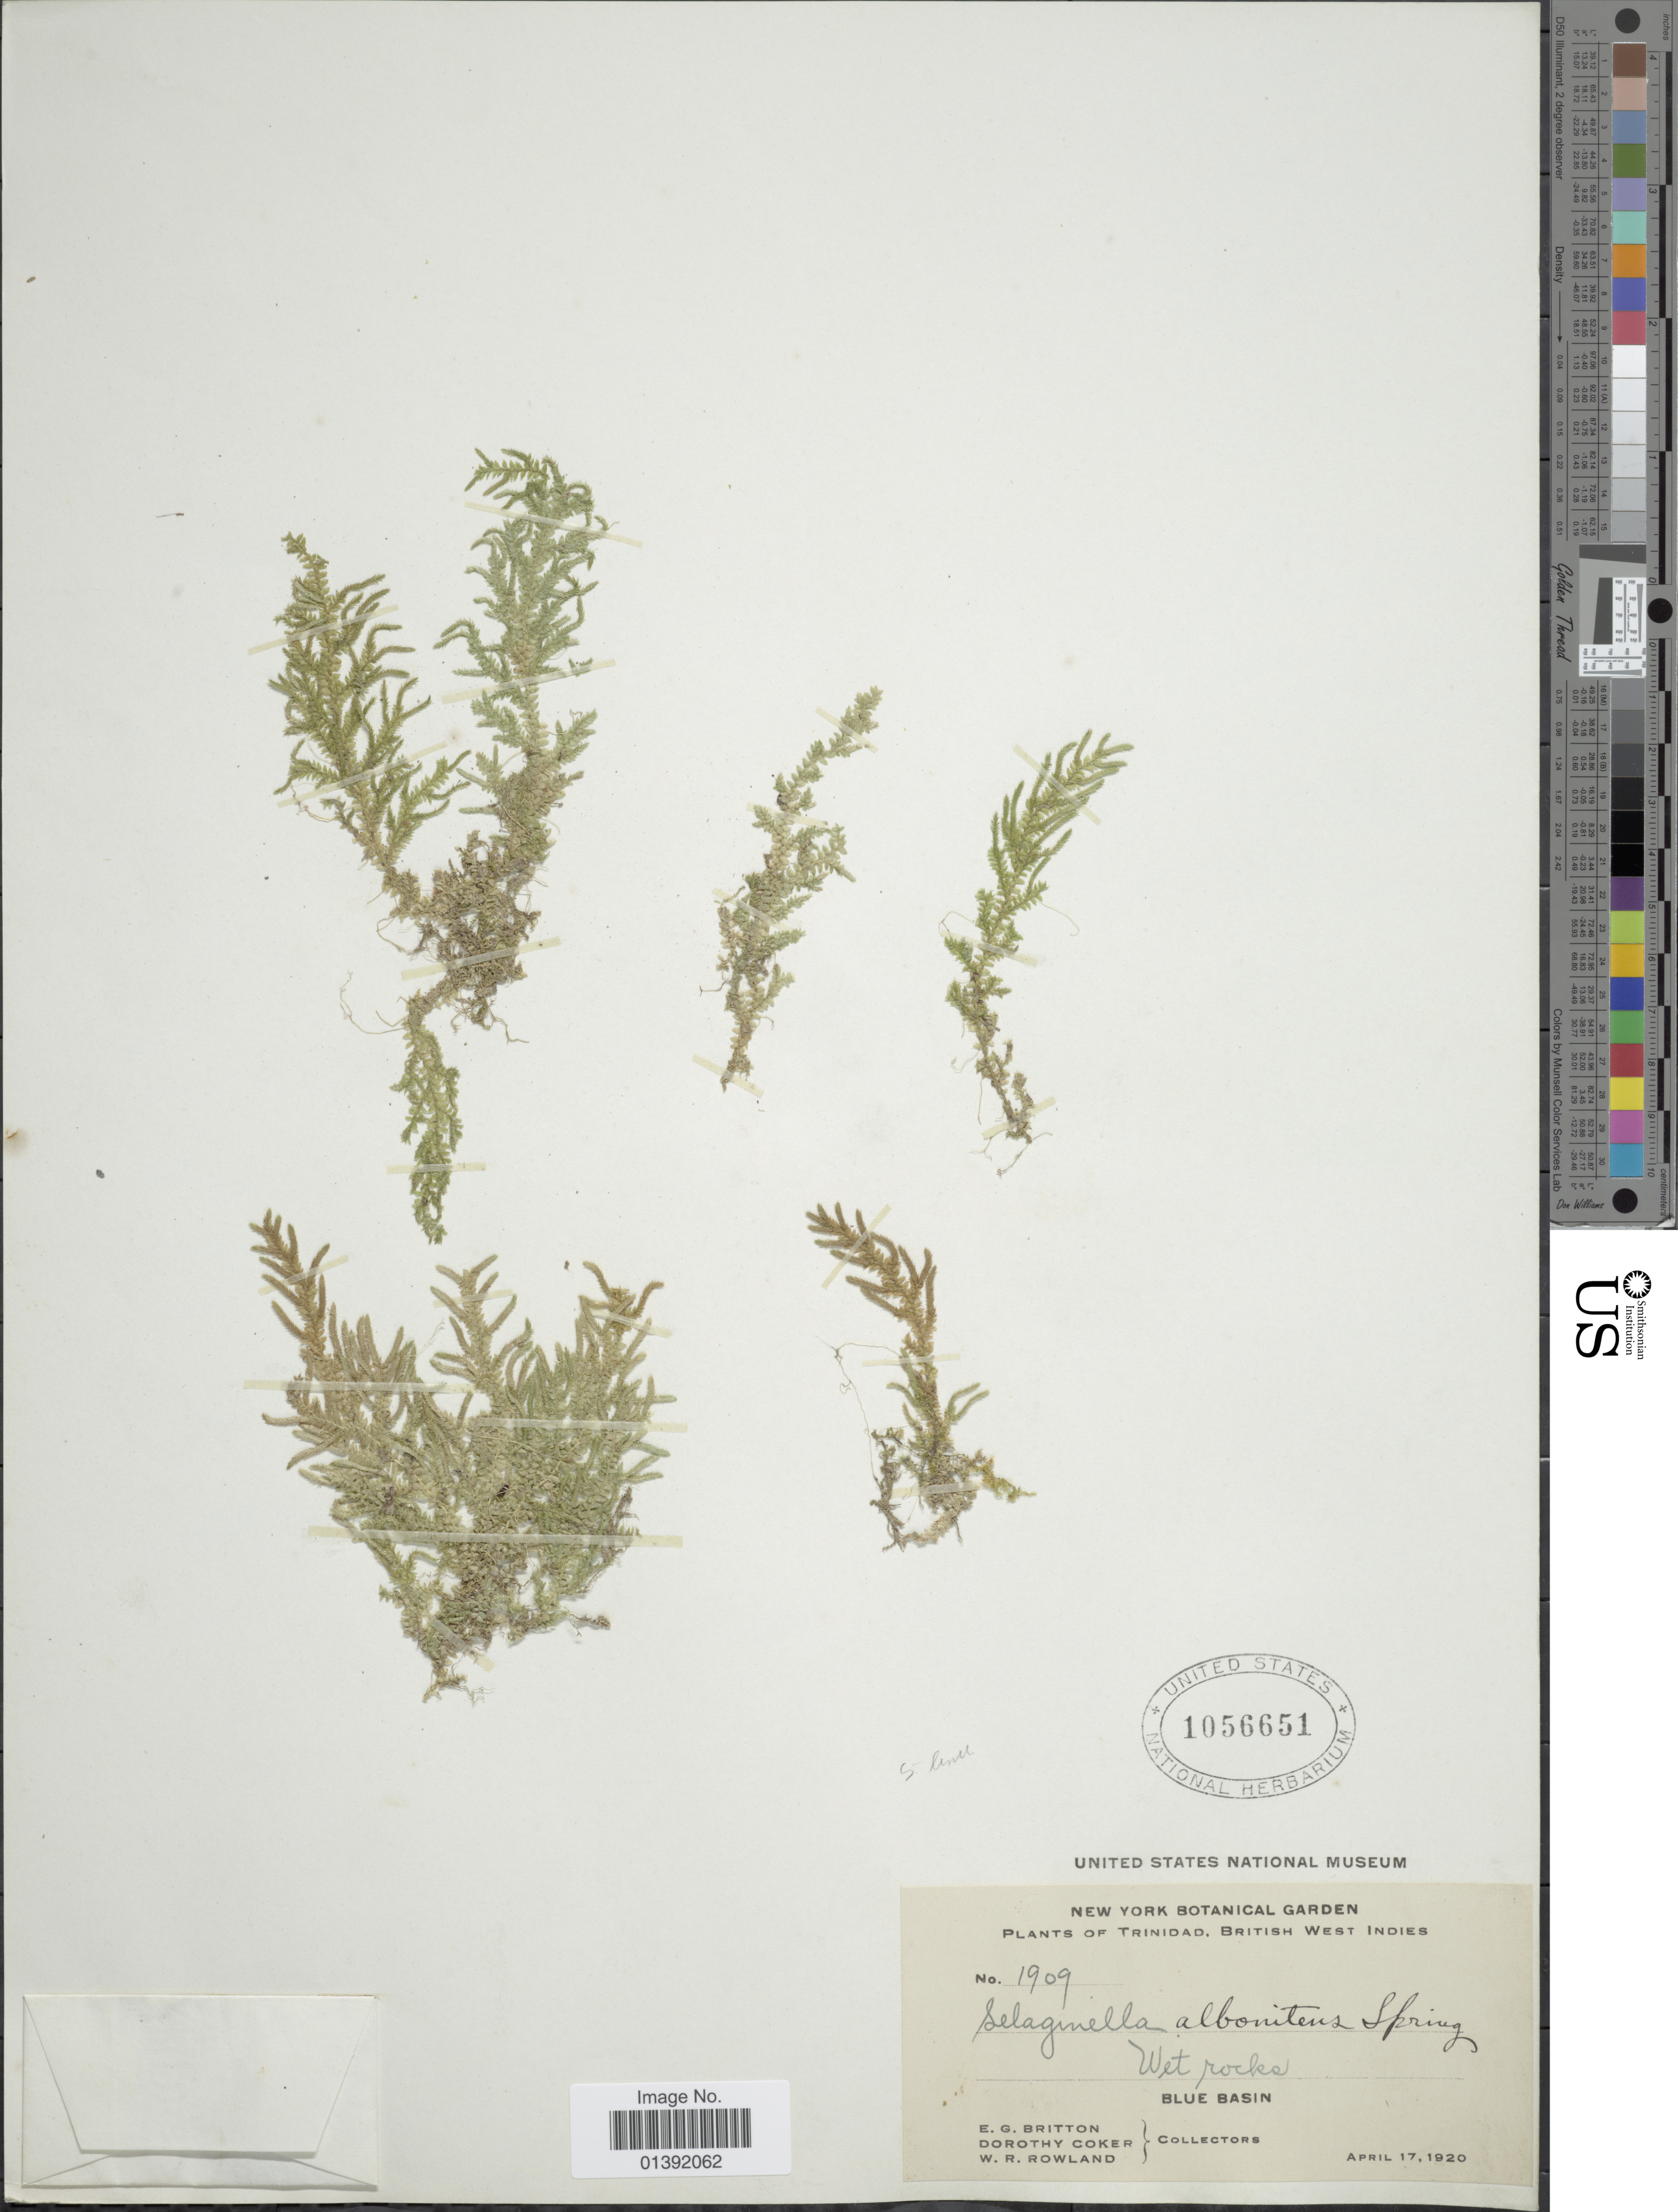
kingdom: Plantae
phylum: Tracheophyta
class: Lycopodiopsida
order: Selaginellales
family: Selaginellaceae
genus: Selaginella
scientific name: Selaginella tenella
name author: (P. Beauv.) Spring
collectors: E. G. Britton, D. Coker & W. Rowland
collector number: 1909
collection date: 1920-04-17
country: Trinidad and Tobago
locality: Trinidad, British West Indies, Blue Basin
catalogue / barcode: US 1056651